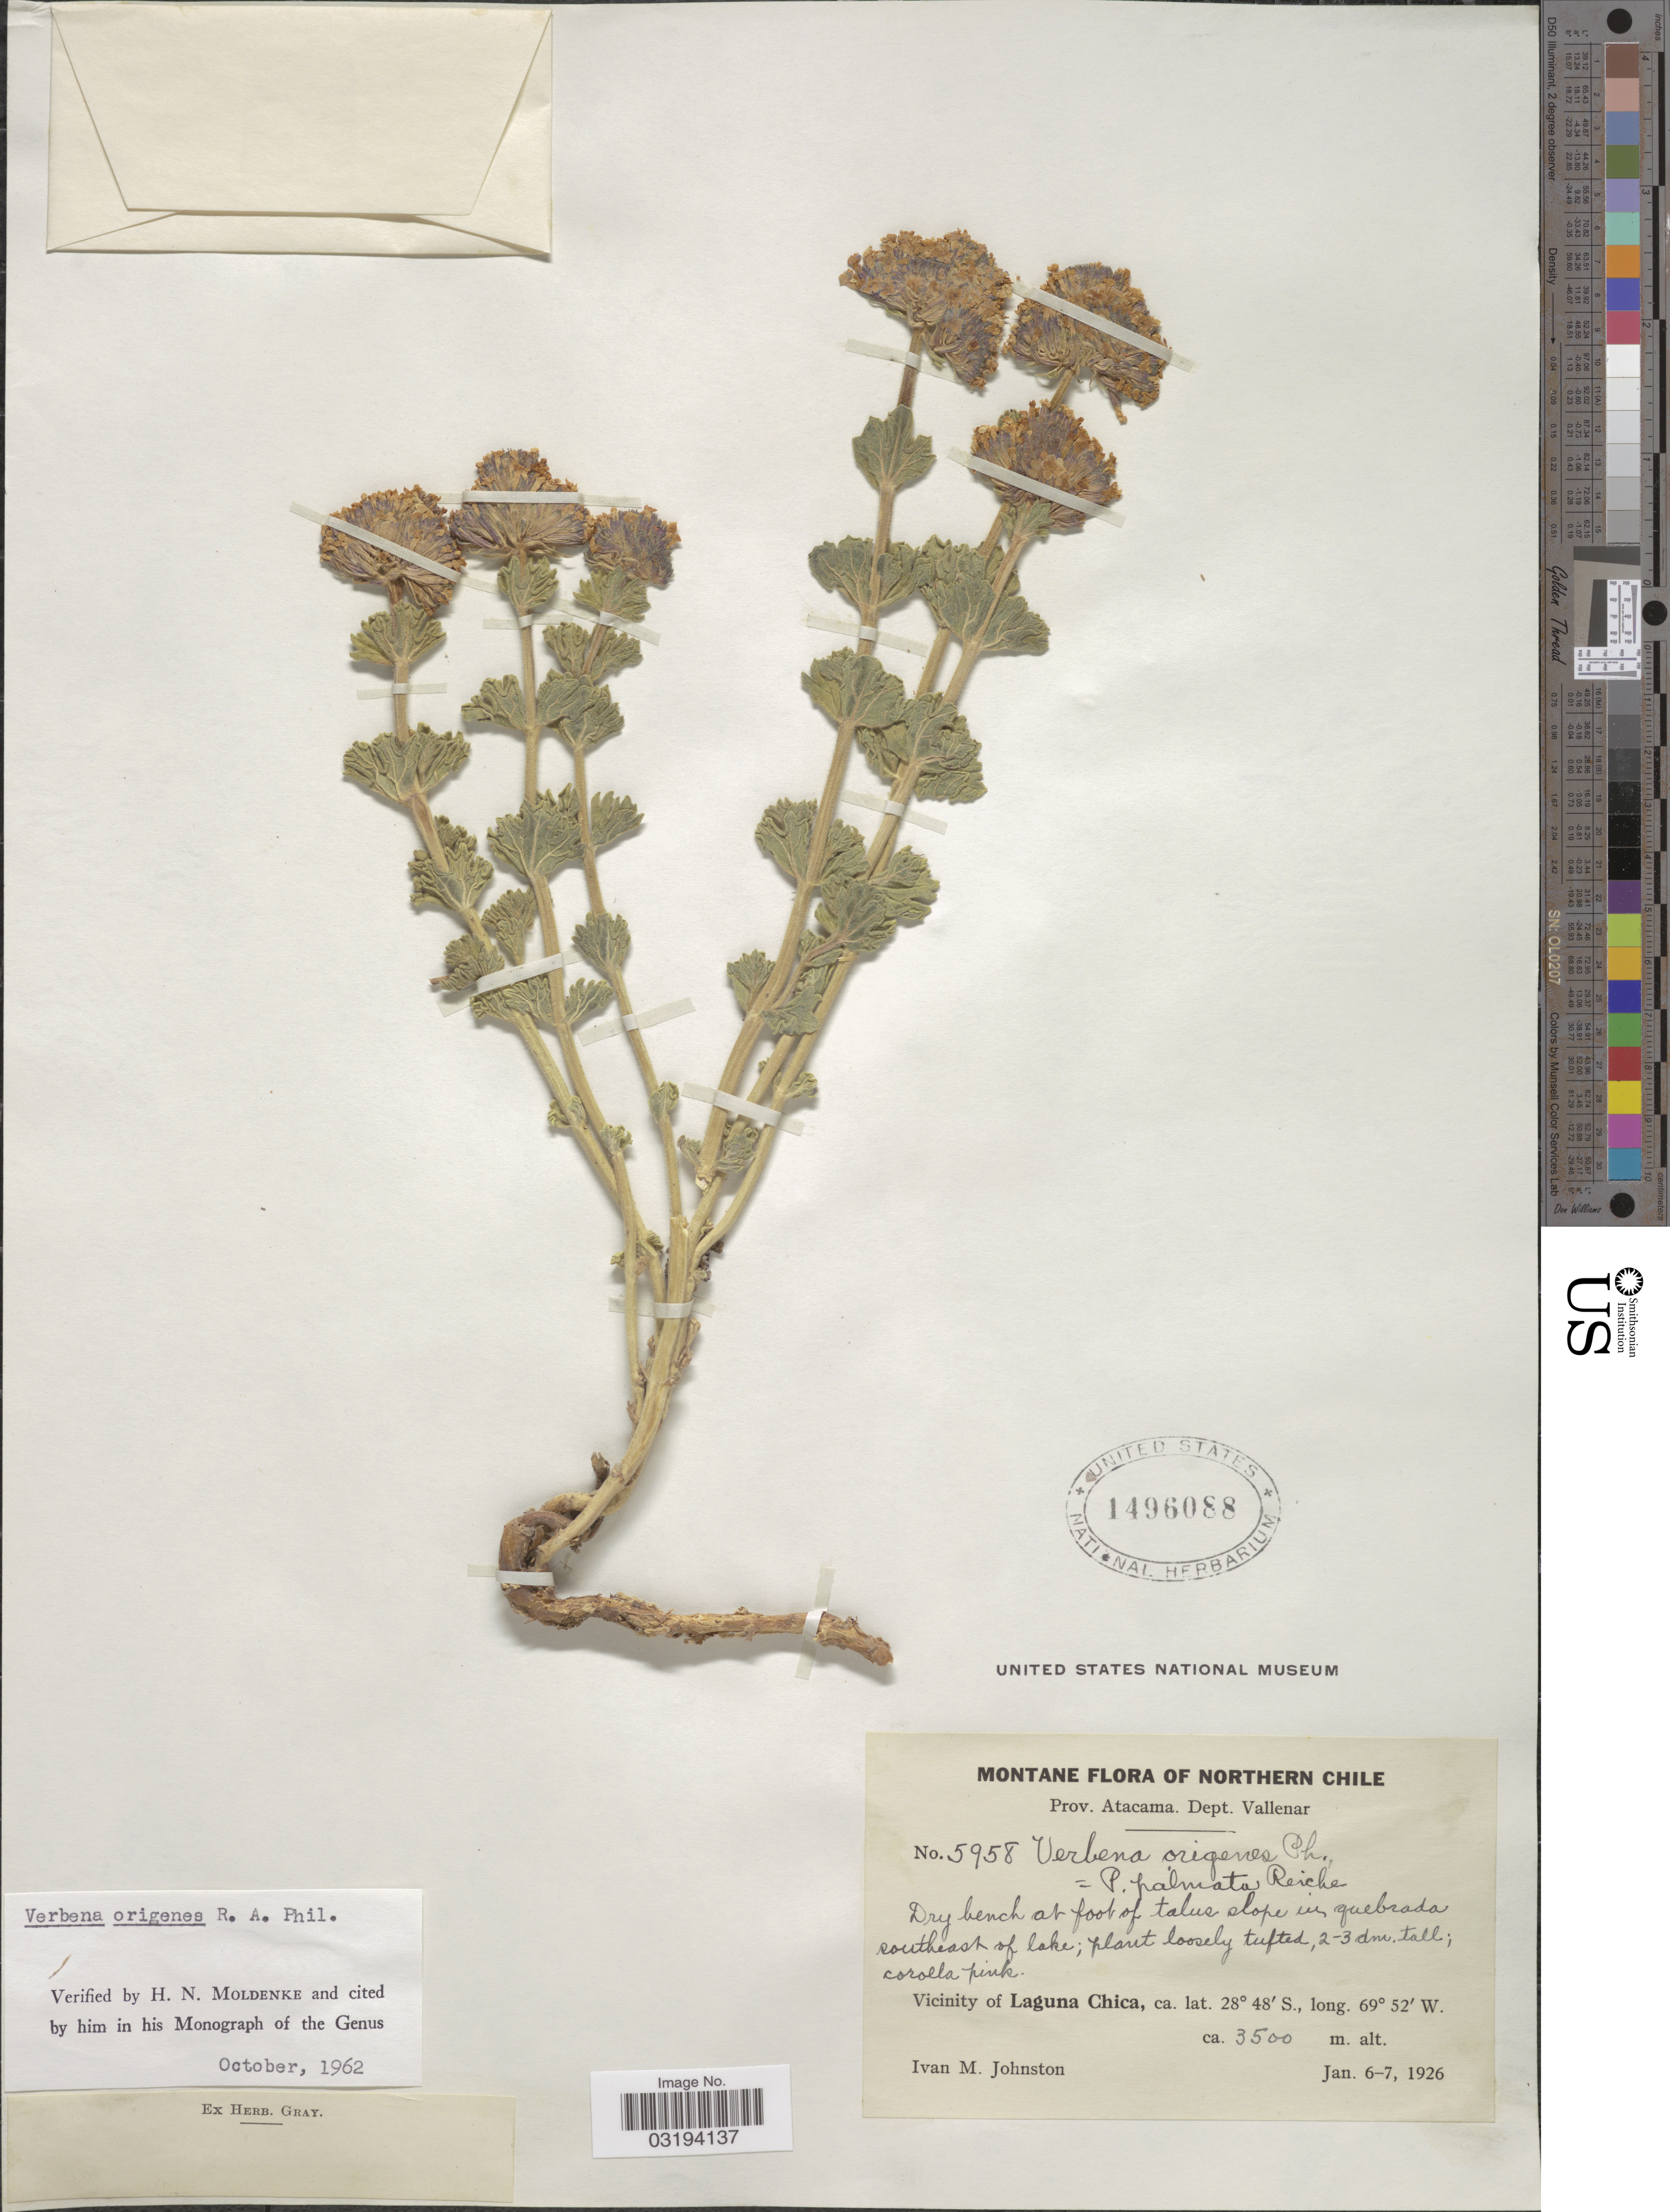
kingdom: Plantae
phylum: Tracheophyta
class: Magnoliopsida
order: Lamiales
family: Verbenaceae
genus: Verbena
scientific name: Verbena origenes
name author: Phil.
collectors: I.M. Johnston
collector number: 5958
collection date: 1926-01-06/1926-01-07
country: Chile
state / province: Atacama (III)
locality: Northern Chile. Dept. Vallenar. Vicinity of Laguna Chica.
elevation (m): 3500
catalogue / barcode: US 1496088